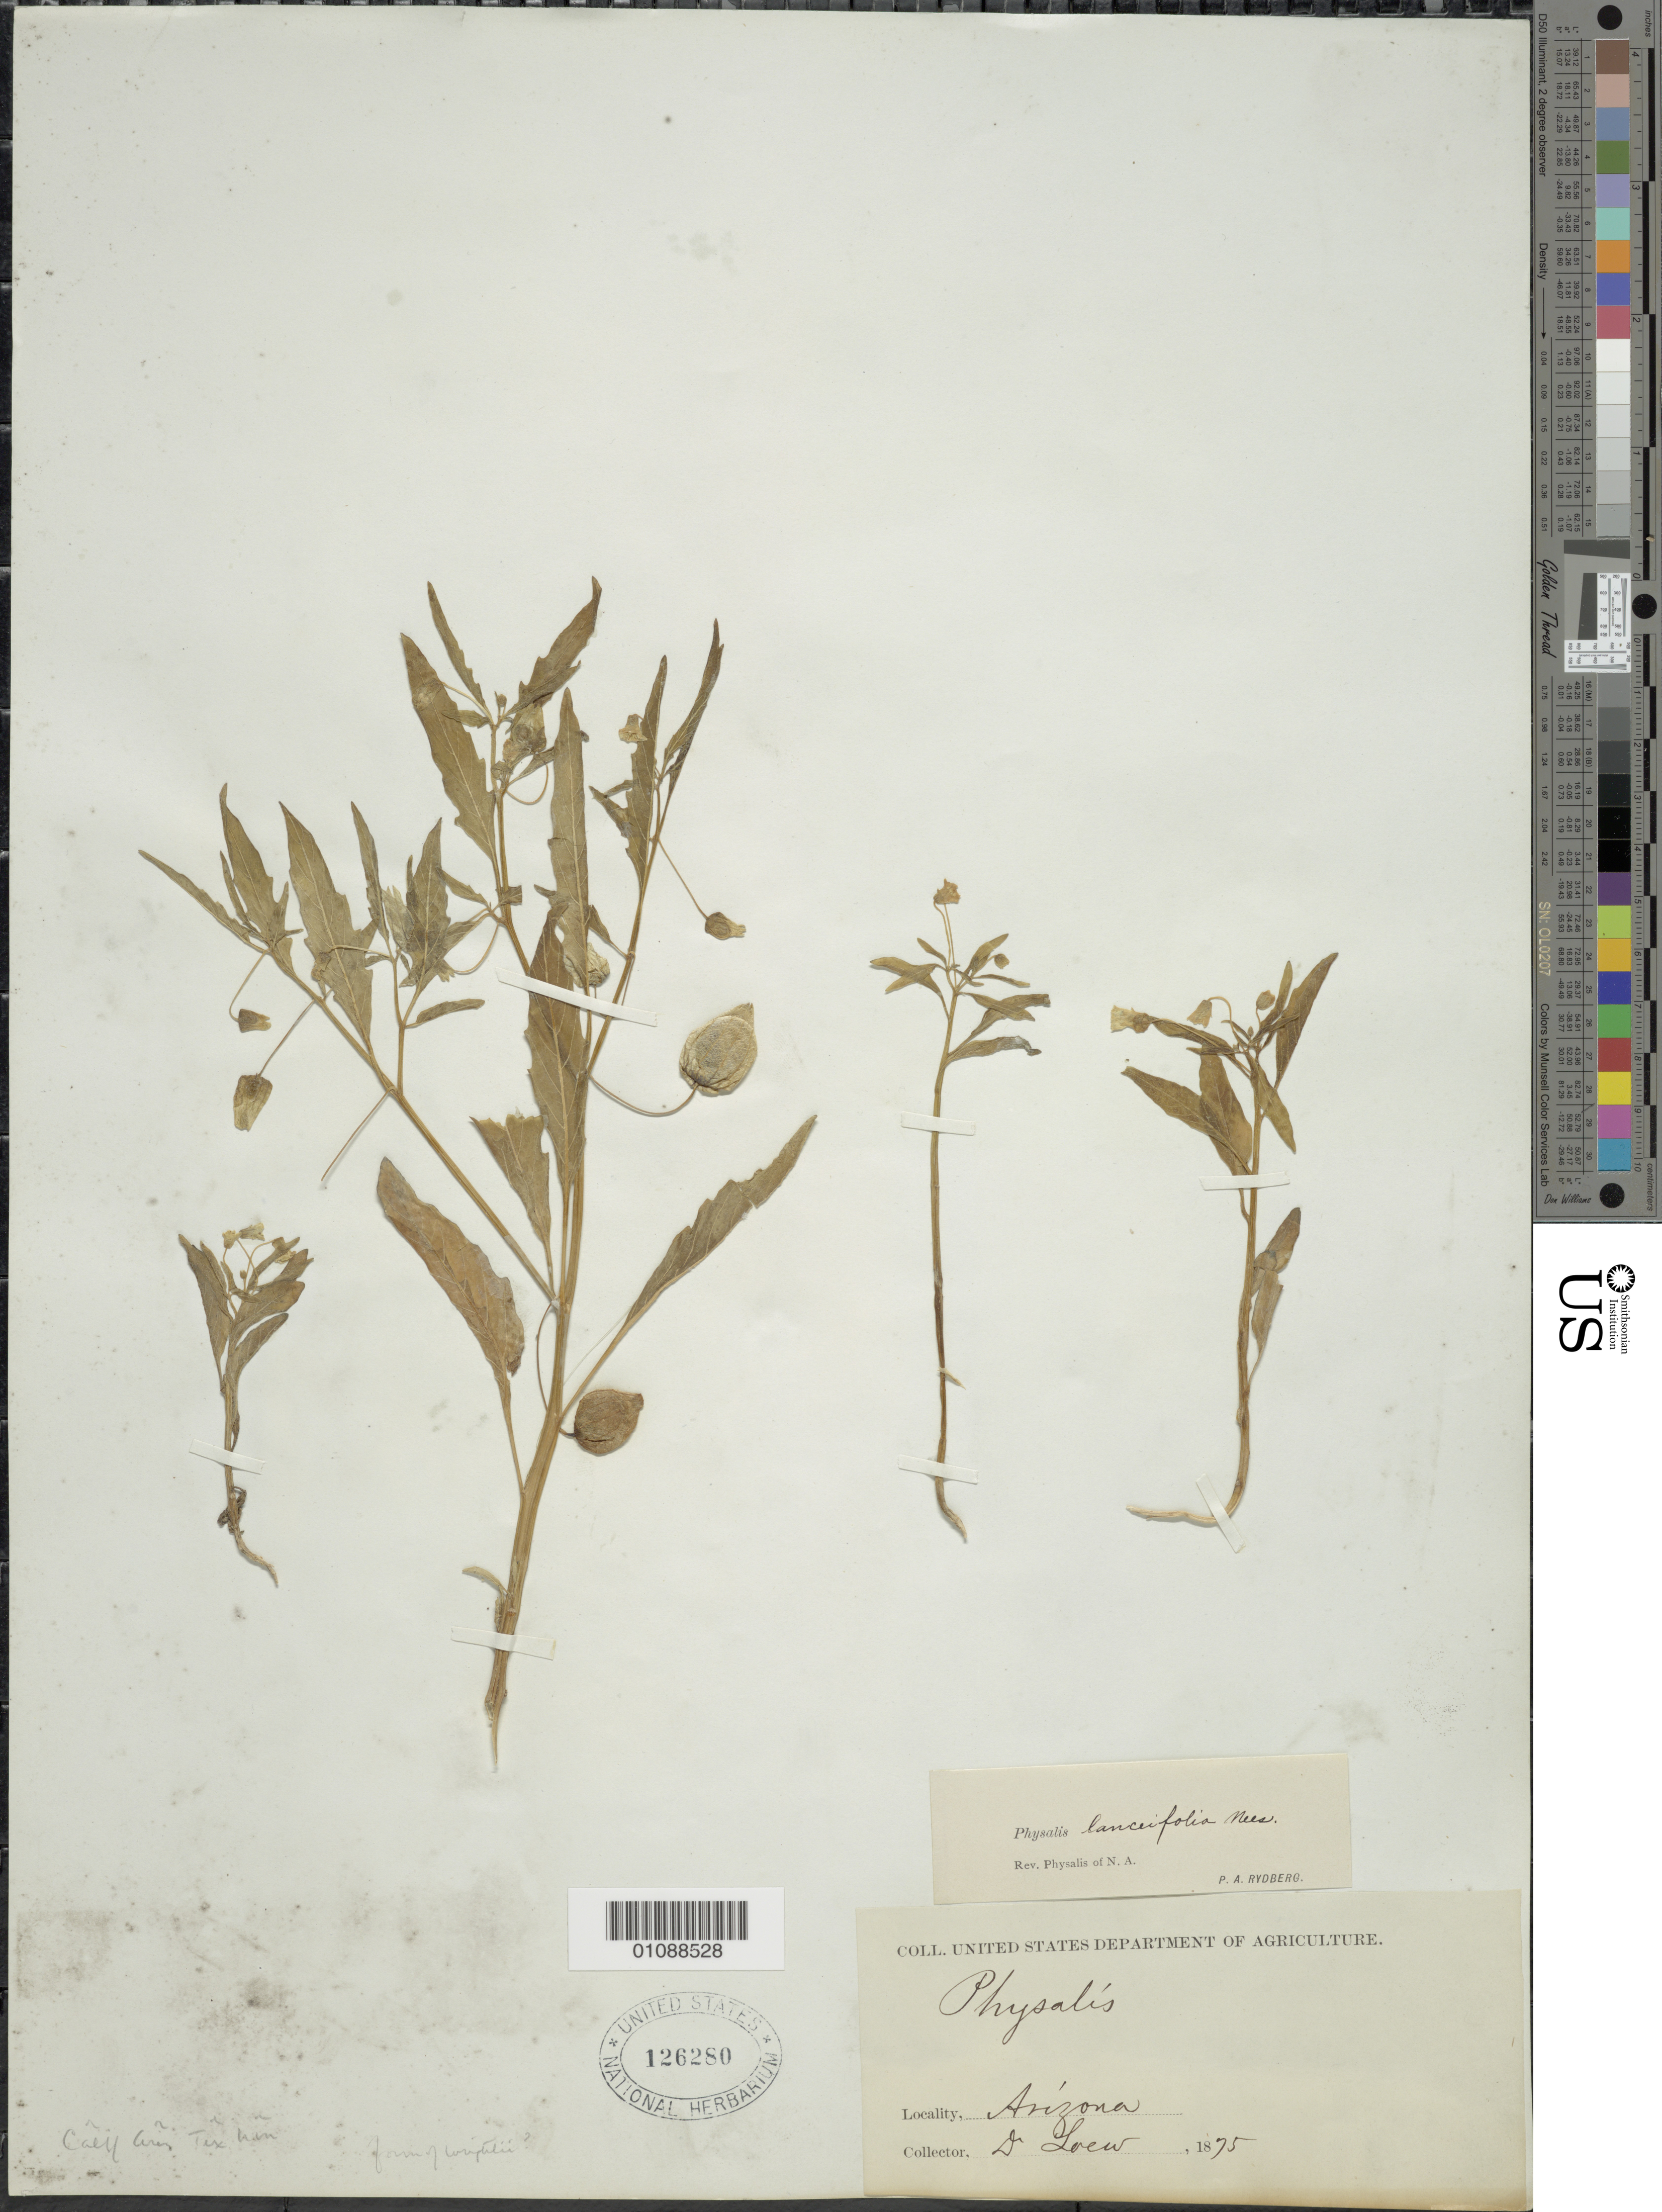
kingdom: Plantae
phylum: Tracheophyta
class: Magnoliopsida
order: Solanales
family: Solanaceae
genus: Physalis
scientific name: Physalis lanceifolia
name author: Nees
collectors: Loew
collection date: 1875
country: United States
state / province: Arizona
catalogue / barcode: US 126280